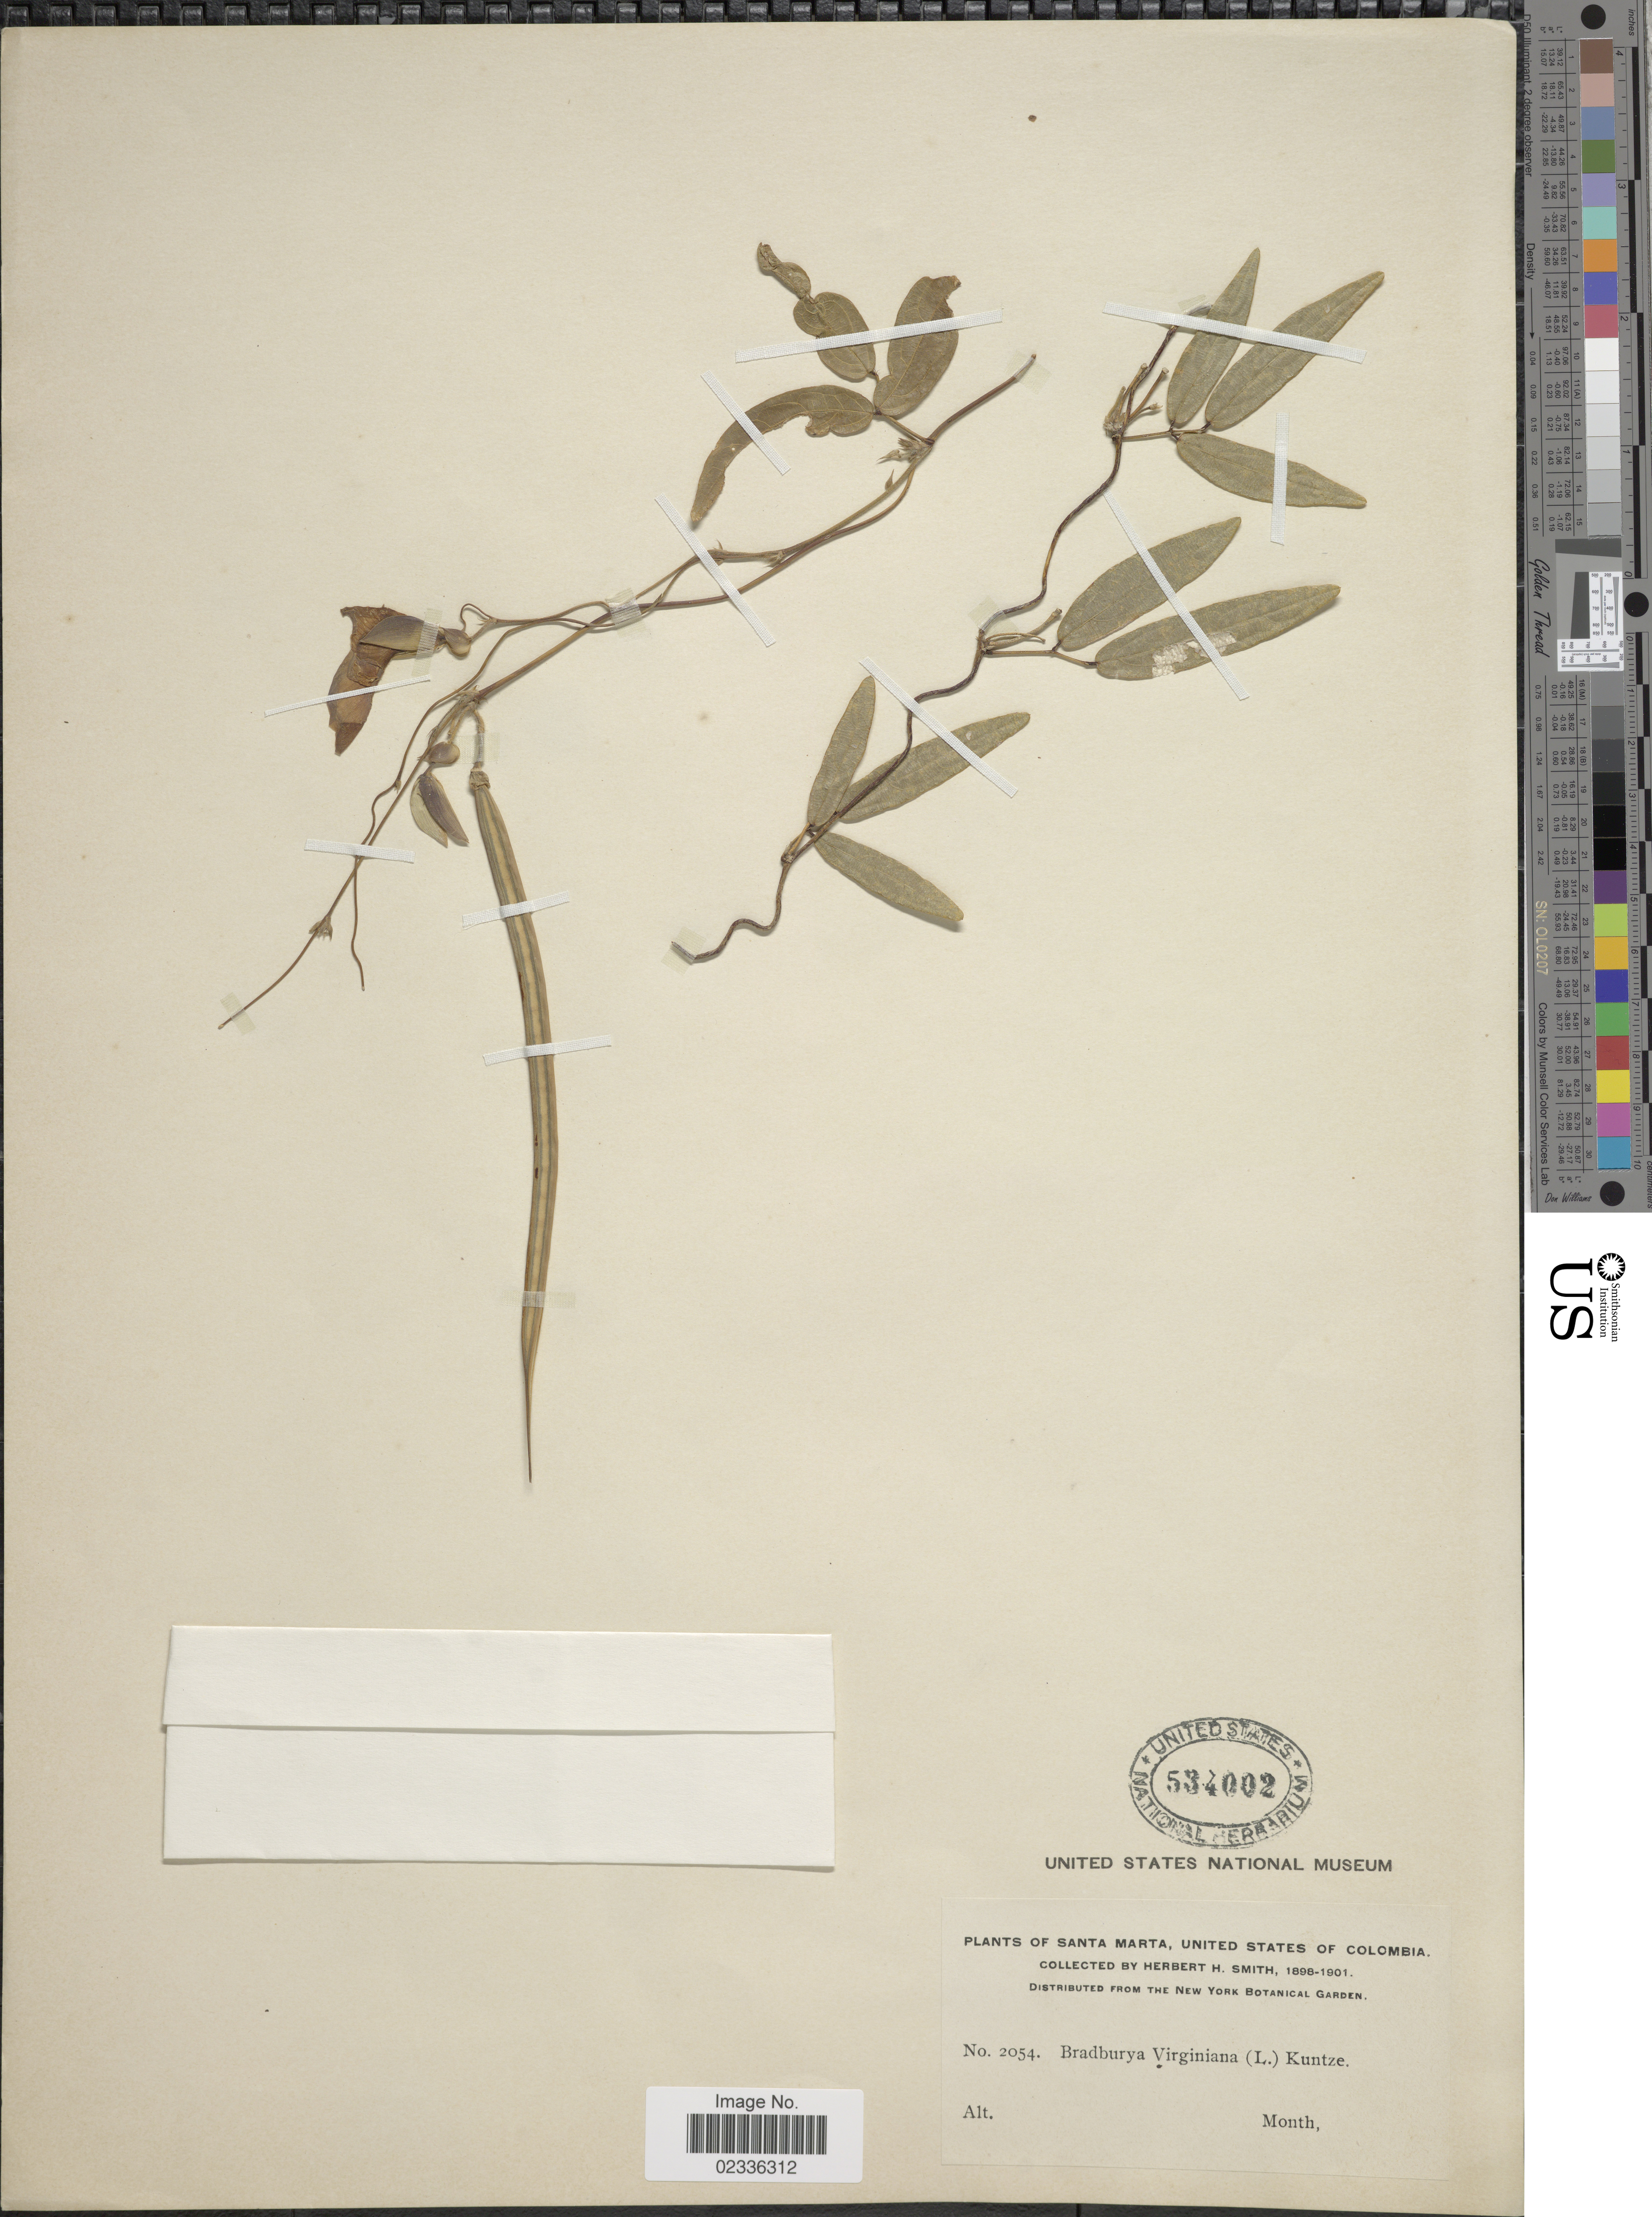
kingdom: Plantae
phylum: Tracheophyta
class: Magnoliopsida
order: Fabales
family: Fabaceae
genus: Centrosema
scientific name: Centrosema virginianum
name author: (L.) Benth.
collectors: Herbert H. Smith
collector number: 2054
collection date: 1898/1901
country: Colombia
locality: Santa Marta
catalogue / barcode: US 534002